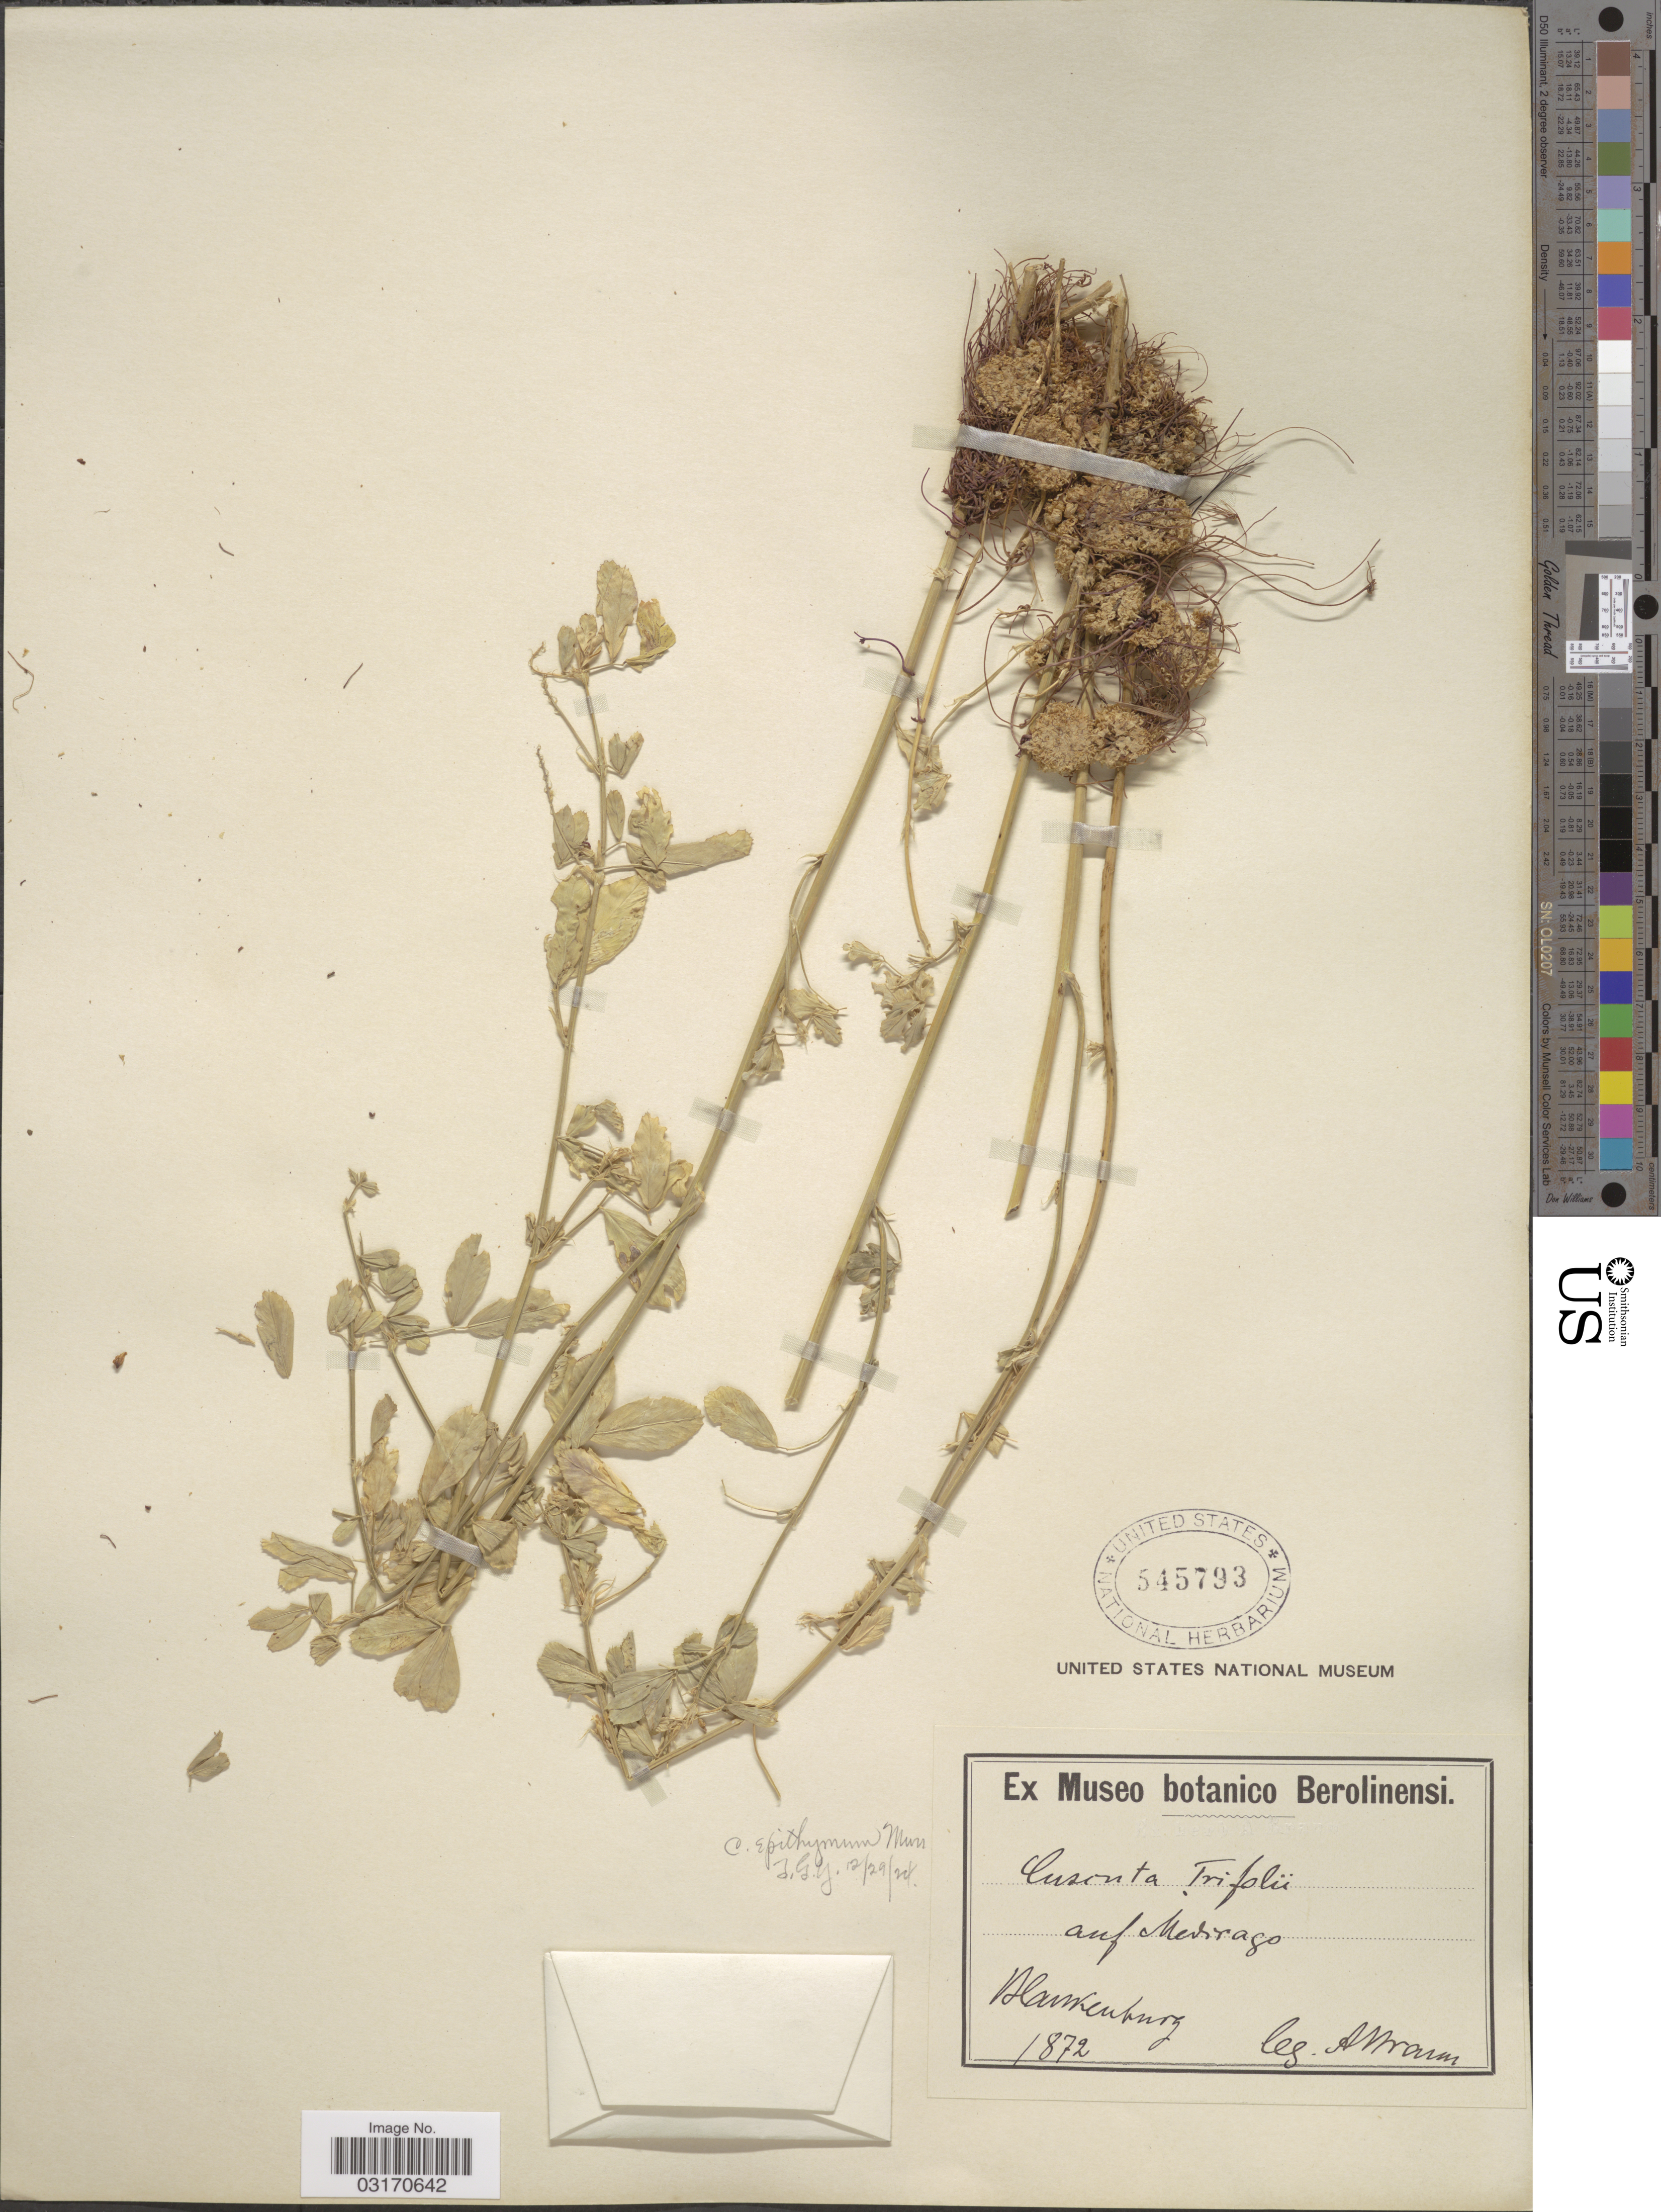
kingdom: Plantae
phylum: Tracheophyta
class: Magnoliopsida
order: Solanales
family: Convolvulaceae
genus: Cuscuta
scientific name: Cuscuta epithymum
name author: Murray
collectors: A. Braun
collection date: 1872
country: Germany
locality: Auf Medirago. [interpreted] Blankenburg.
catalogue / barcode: US 545793